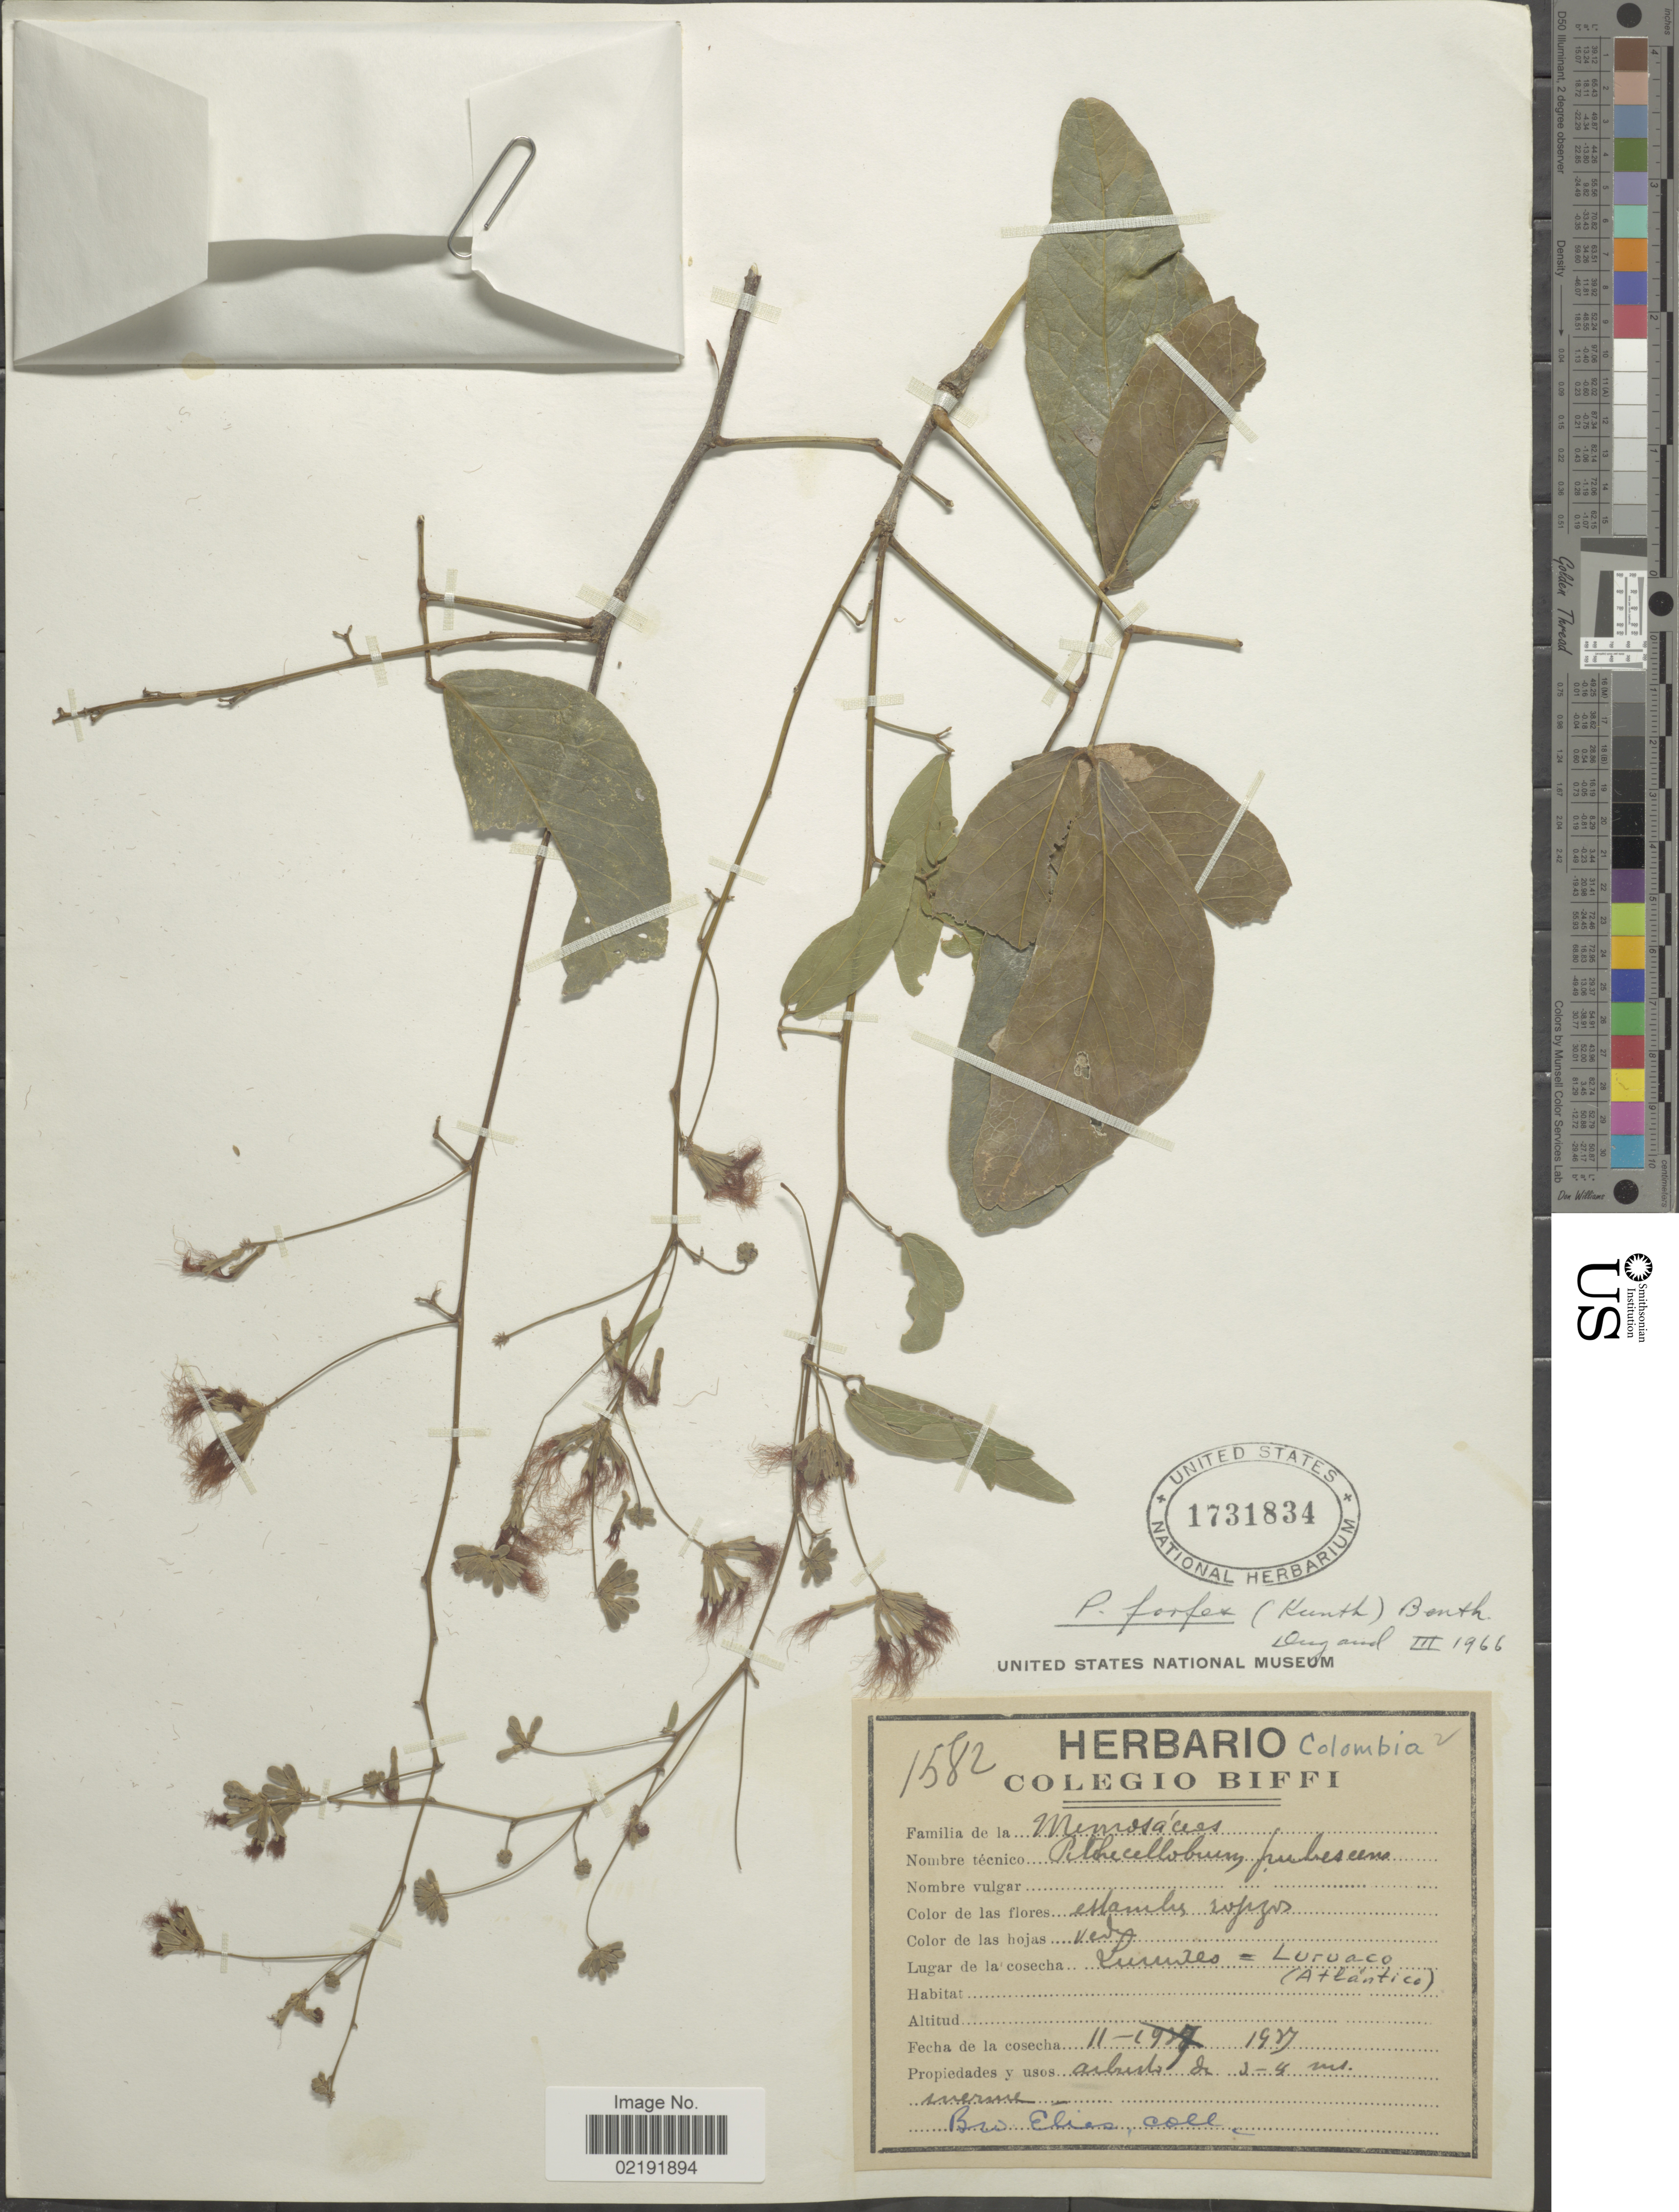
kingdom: Plantae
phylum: Tracheophyta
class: Magnoliopsida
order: Fabales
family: Fabaceae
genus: Pithecellobium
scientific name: Pithecellobium roseum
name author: (Vahl) Barneby & J.W. Grimes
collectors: Bro. Elias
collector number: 1582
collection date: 1927-11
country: Colombia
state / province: Atlántico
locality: Luruaco (Atlántico)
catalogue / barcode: US 1731834